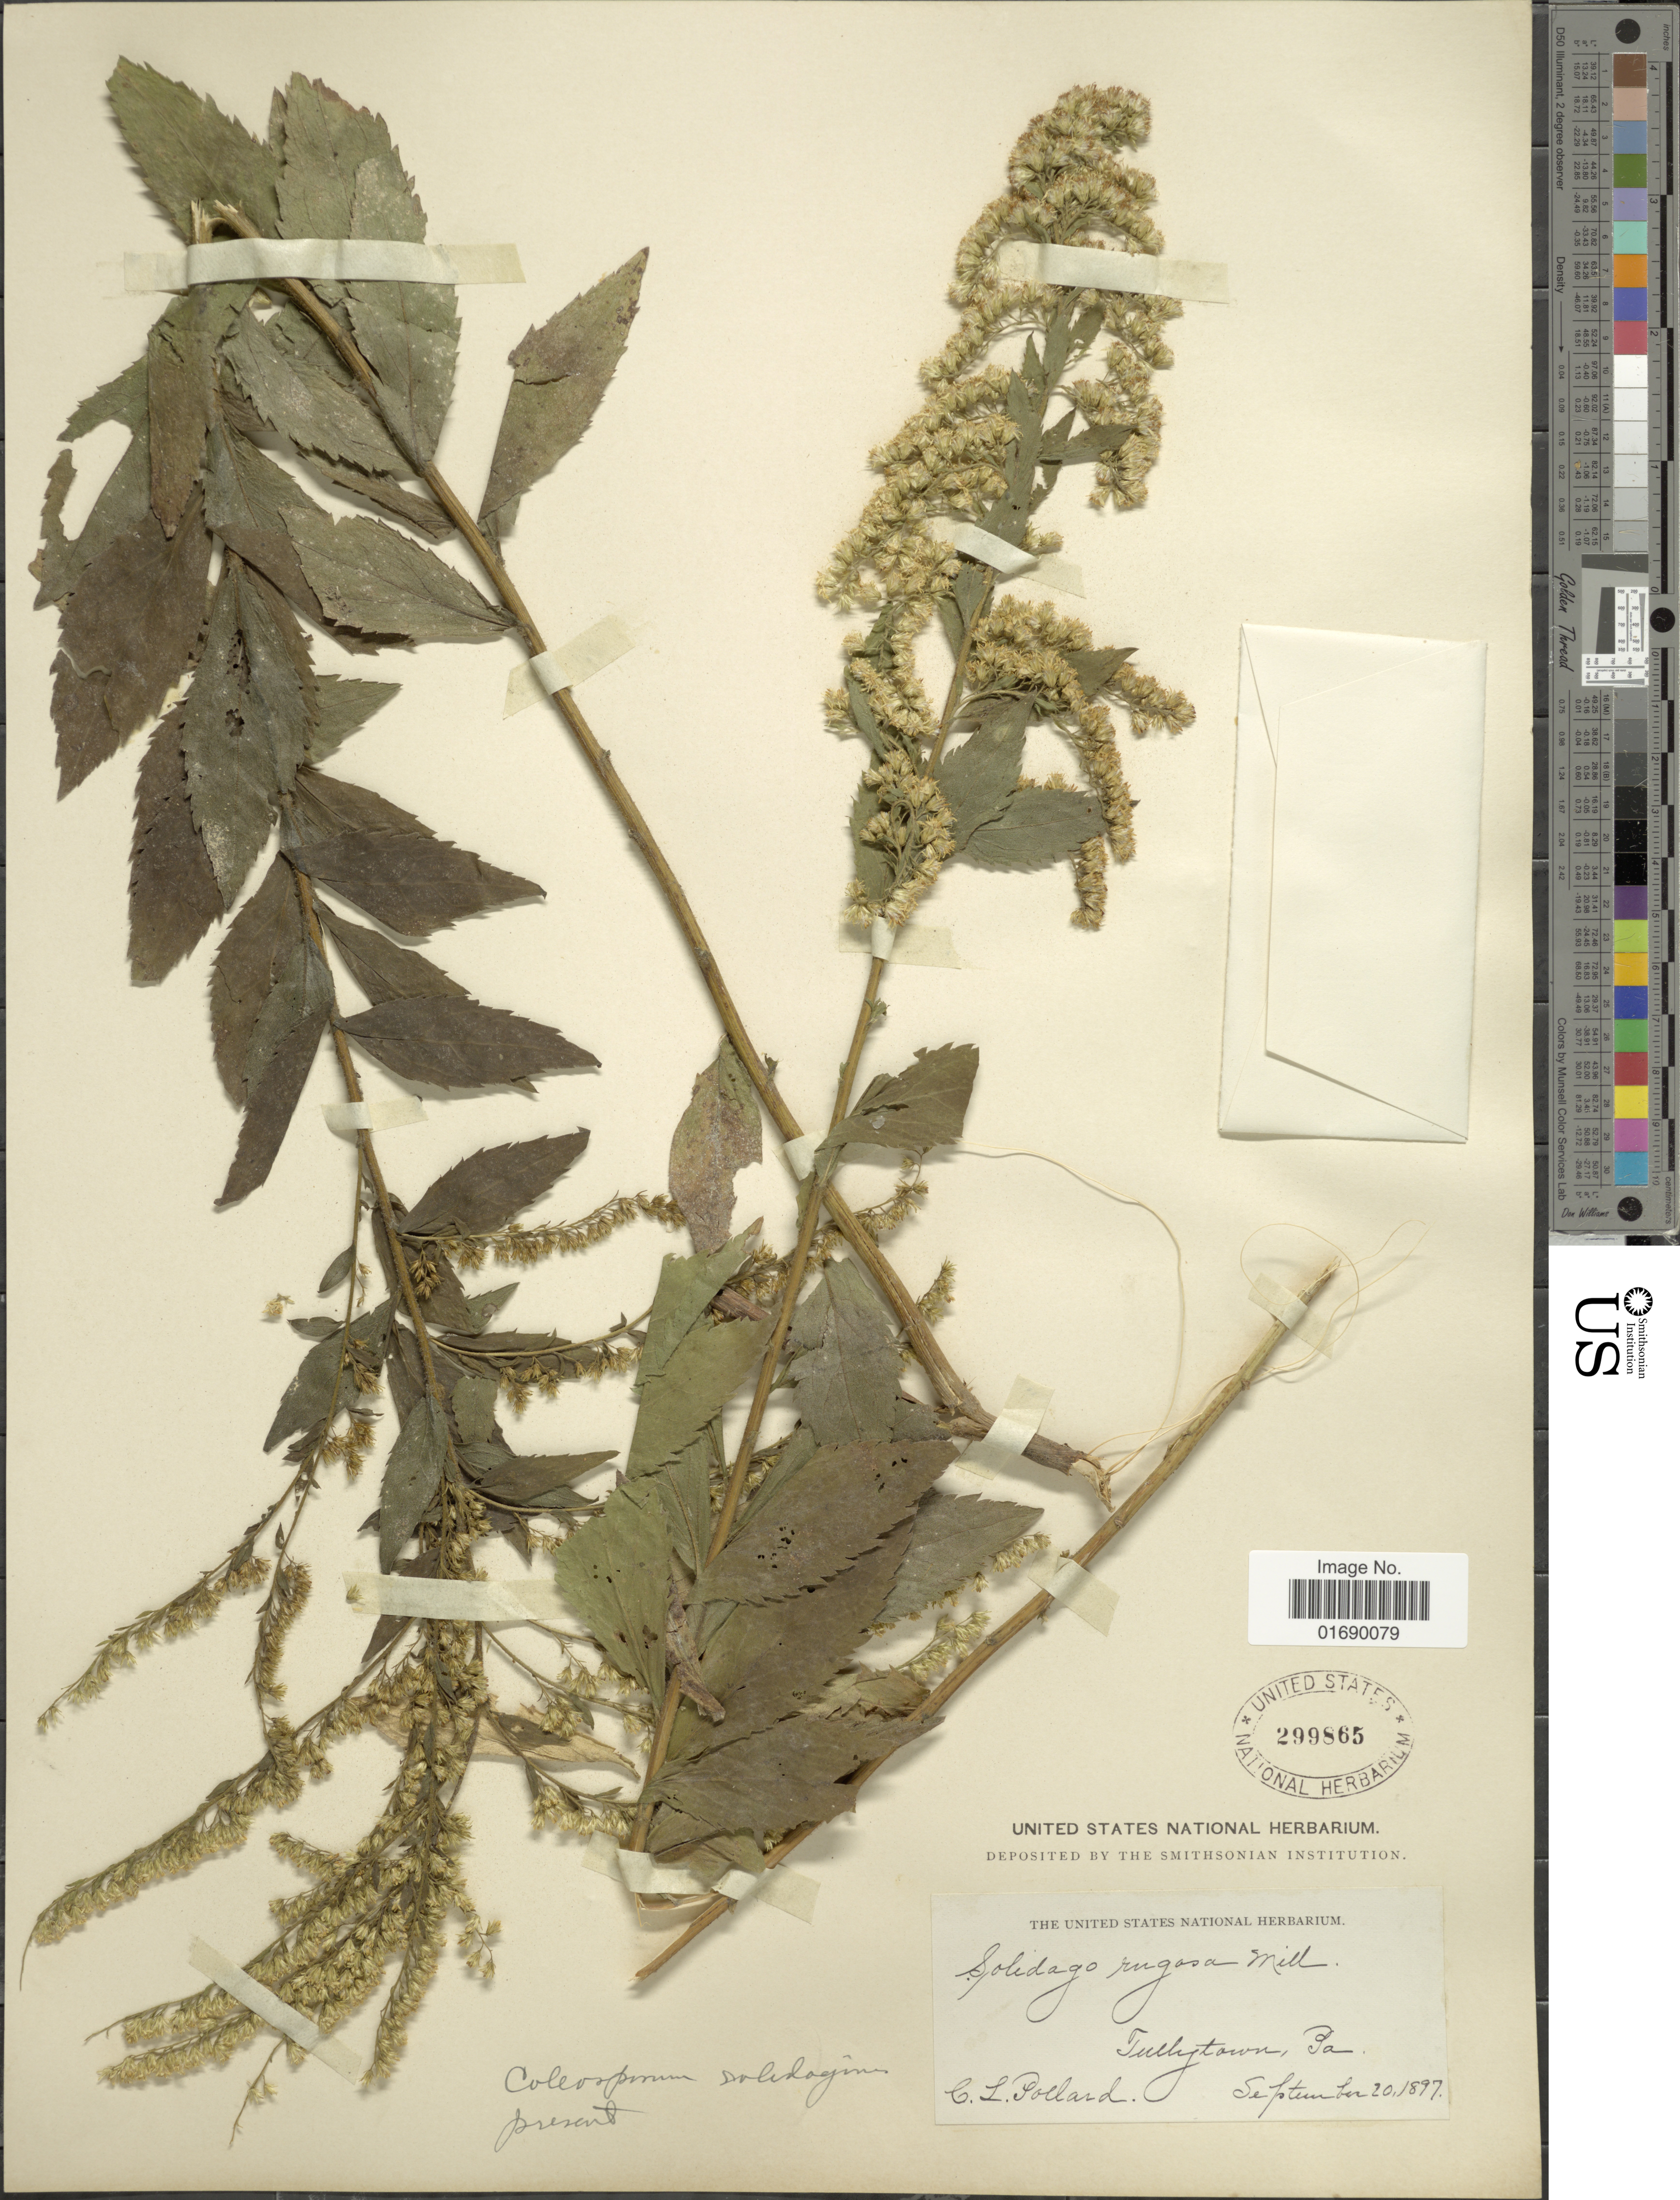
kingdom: Plantae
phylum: Tracheophyta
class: Magnoliopsida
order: Asterales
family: Asteraceae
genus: Solidago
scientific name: Solidago rugosa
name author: Mill.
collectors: C. L. Pollard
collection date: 1897-09-20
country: United States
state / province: Pennsylvania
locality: Tullytown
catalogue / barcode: US 299865